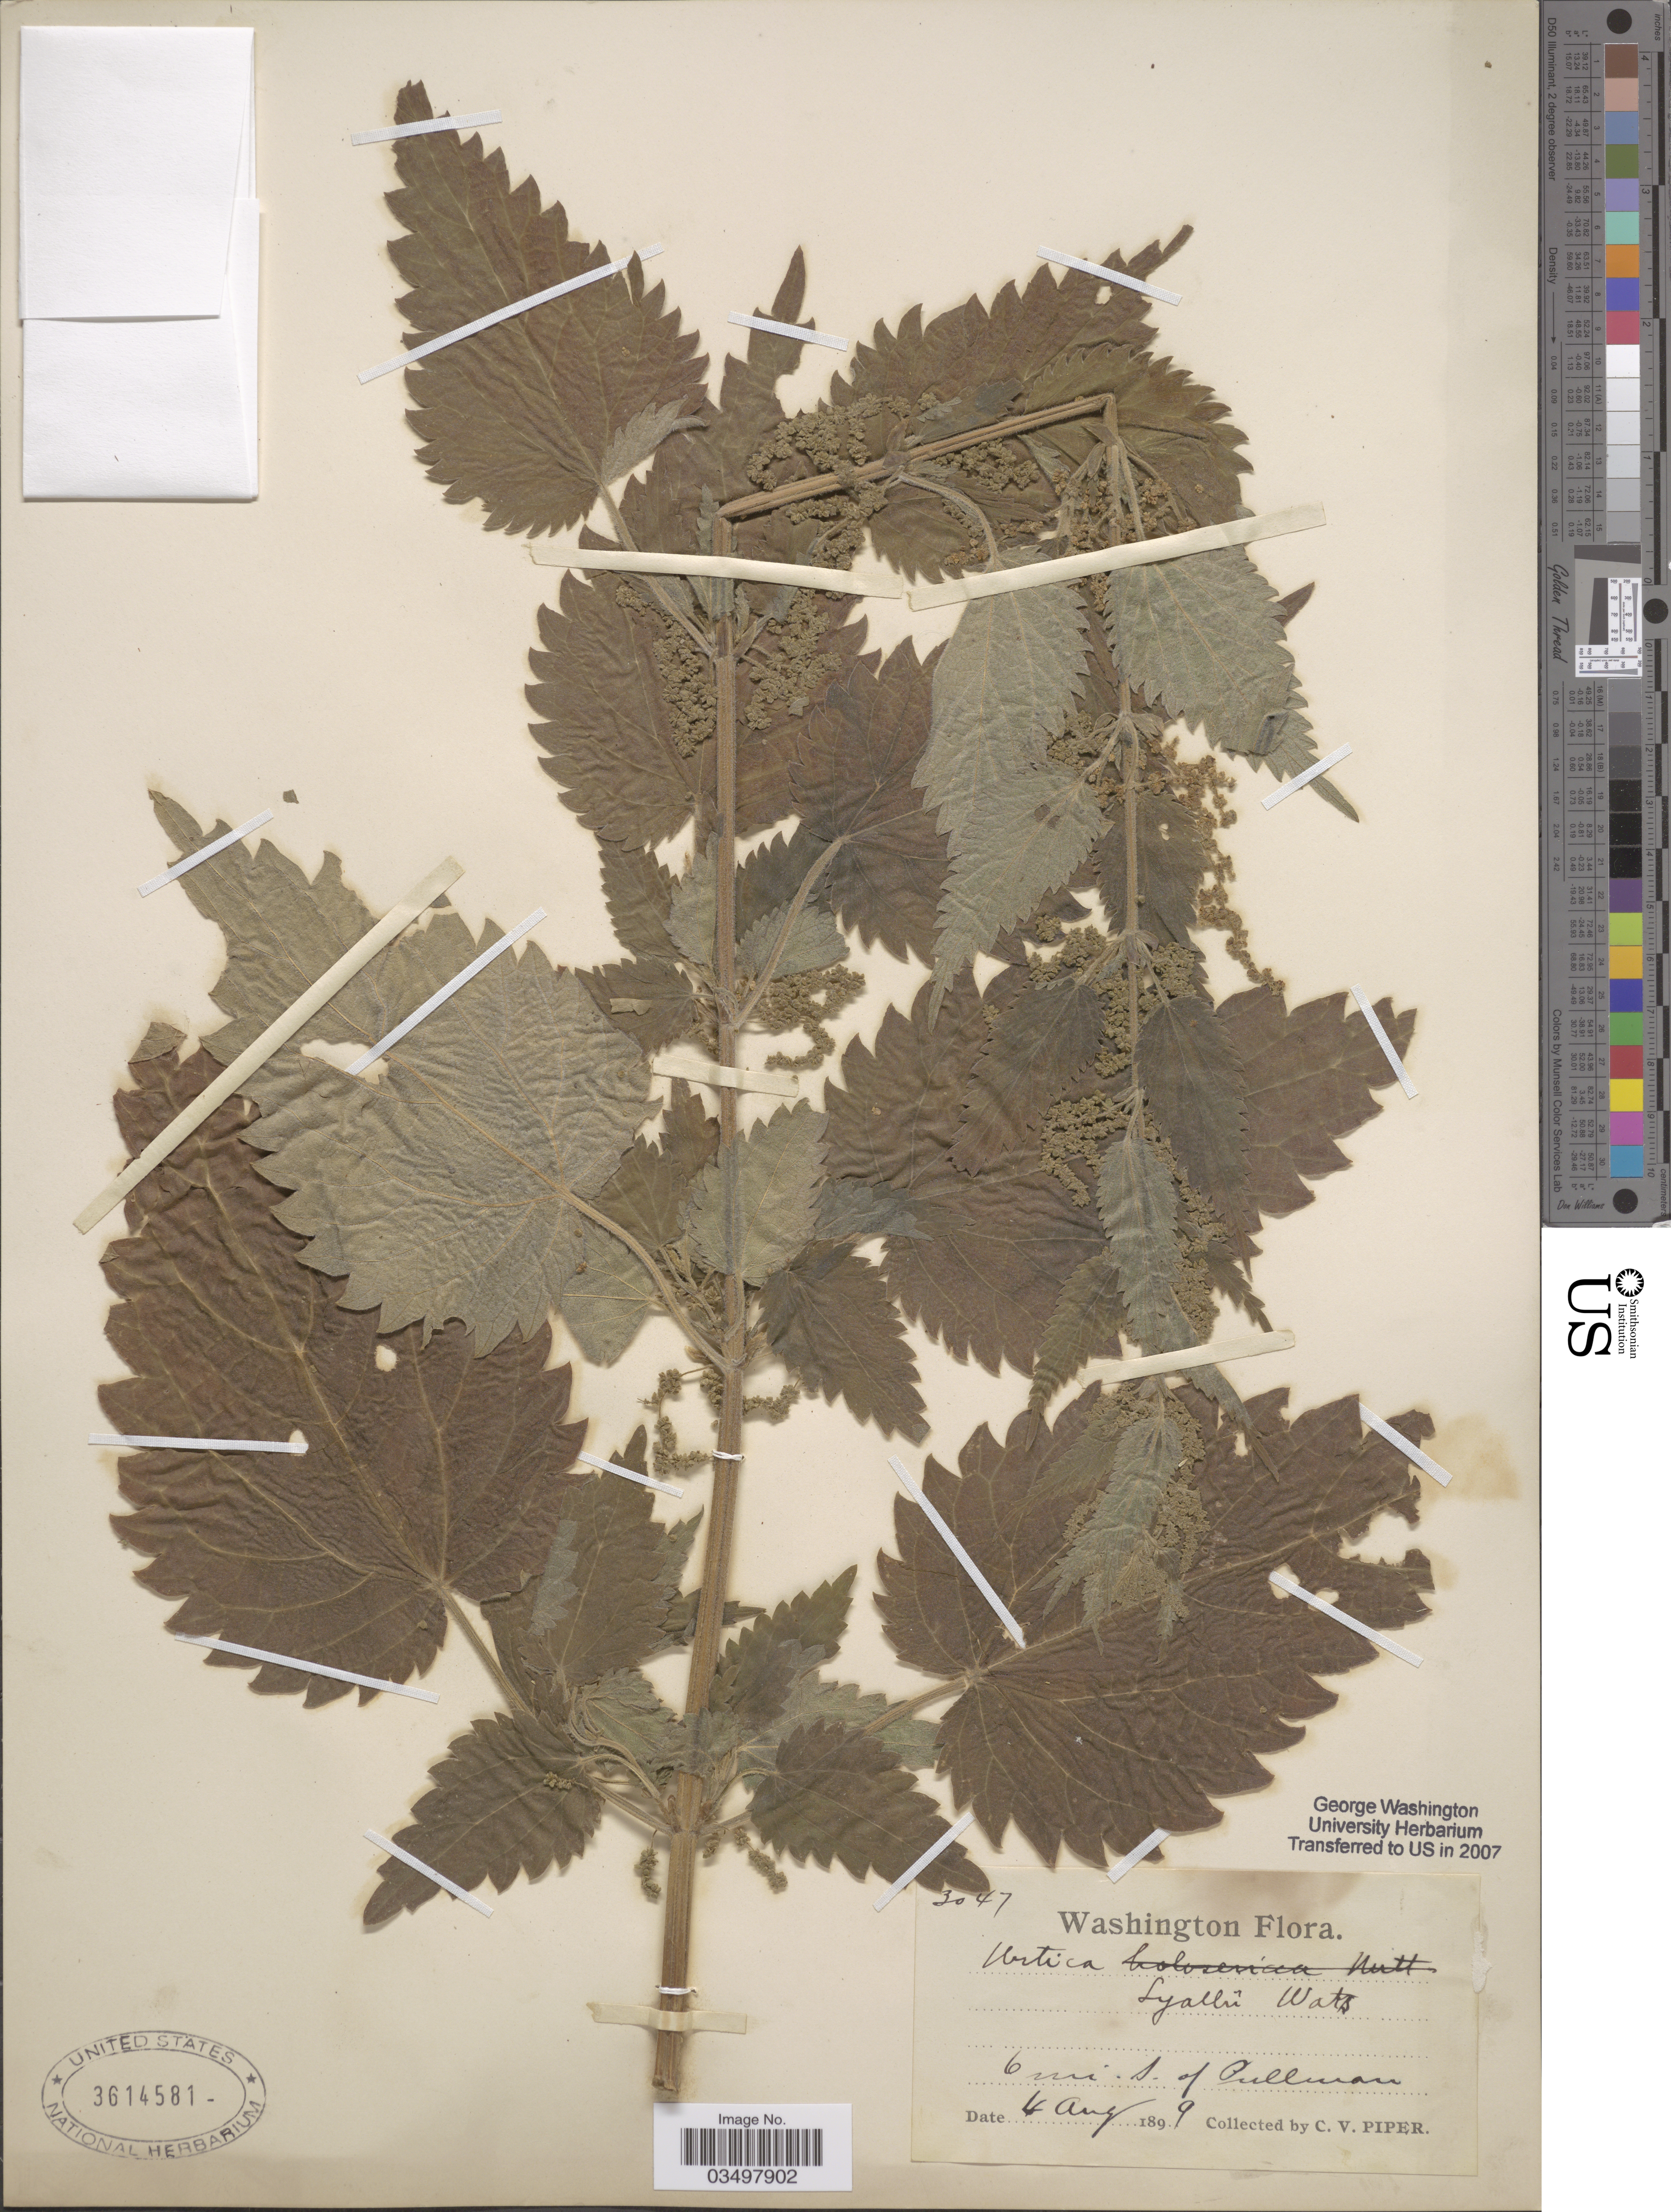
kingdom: Plantae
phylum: Tracheophyta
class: Magnoliopsida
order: Rosales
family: Urticaceae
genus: Urtica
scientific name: Urtica lyallii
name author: S. Watson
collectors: C. V. Piper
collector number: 3047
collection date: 1899-08-04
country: United States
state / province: Washington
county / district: Whitman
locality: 6 mi. S. of Pullman.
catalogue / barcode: US 3614581